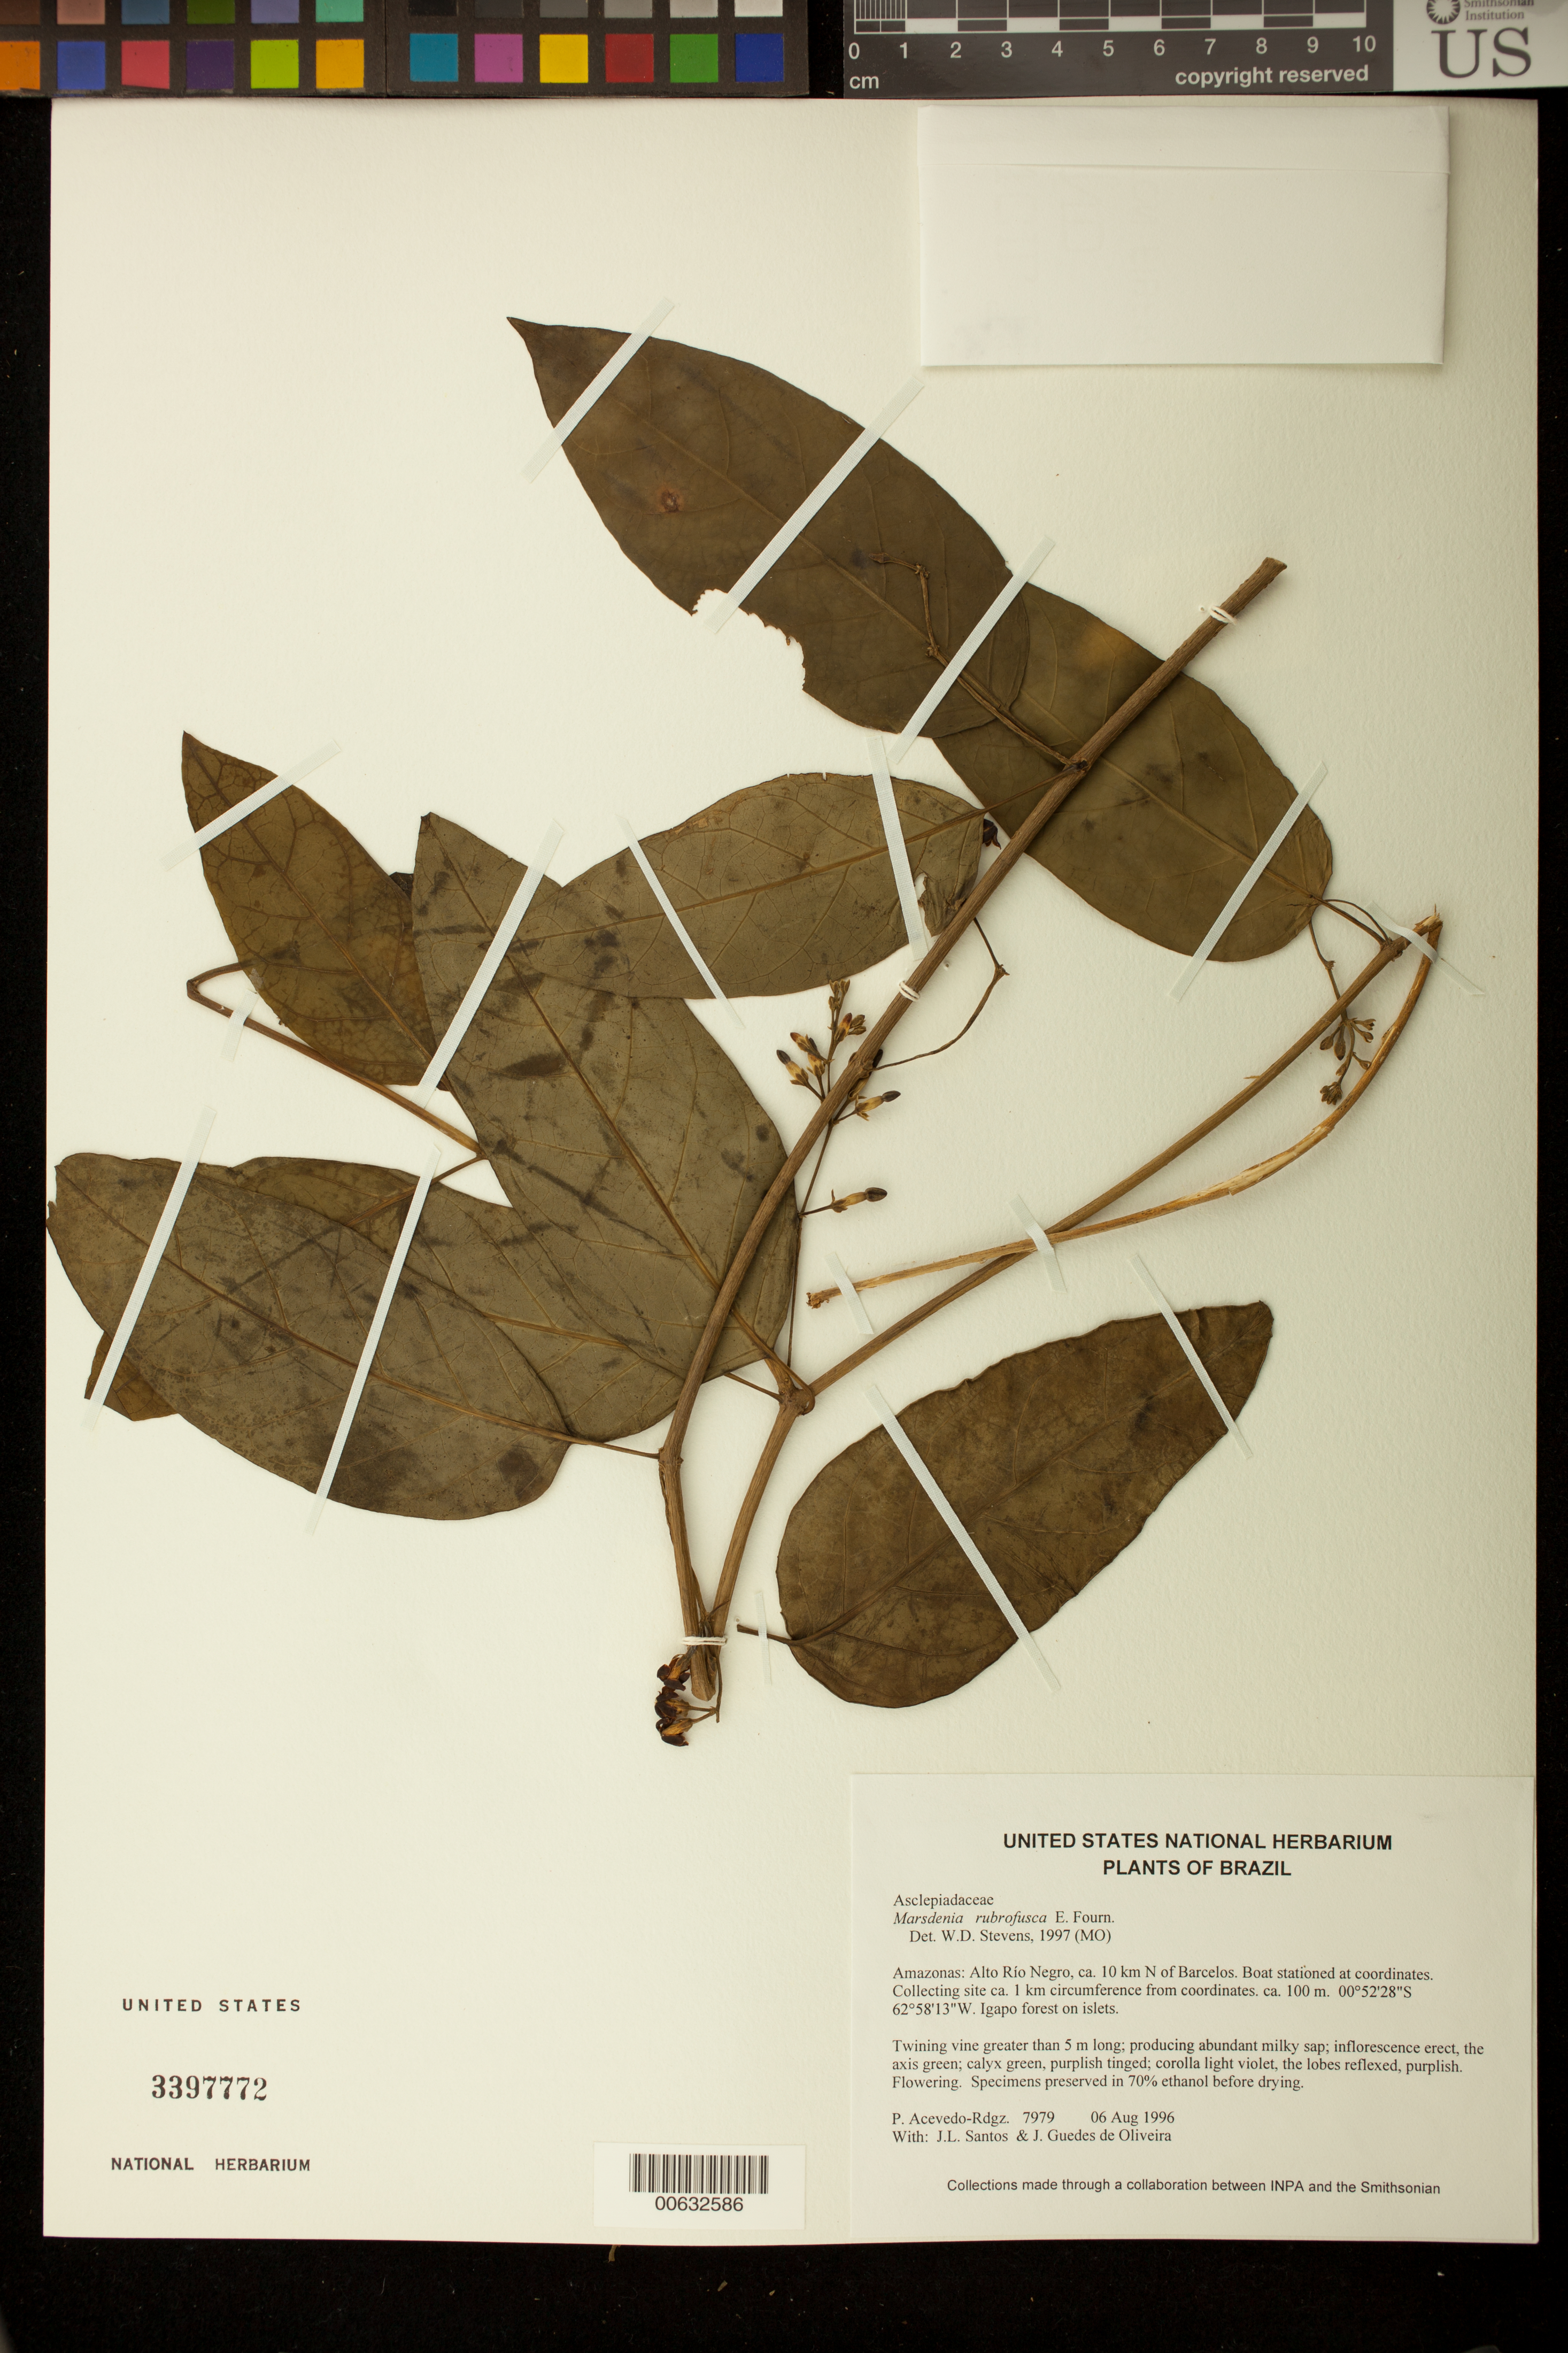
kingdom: Plantae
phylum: Tracheophyta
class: Magnoliopsida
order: Gentianales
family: Apocynaceae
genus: Marsdenia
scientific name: Marsdenia rubrofusca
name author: E. Fourn.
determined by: Stevens, W. Douglas, Missouri Botanical Garden (MO)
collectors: P. Acevedo-Rodr., J. L. Santos & J. Guedes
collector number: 7979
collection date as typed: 06 Aug 1996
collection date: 1996-08-06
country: Brazil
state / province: Amazonas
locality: Amazonas: Alto Río Negro, ca. 10 km N of Barcelos. Boat stationed at coordinates. Collecting site ca. 1 km circumference from coordinates.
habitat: Igapo forest on islets.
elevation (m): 100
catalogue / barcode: US 3397772